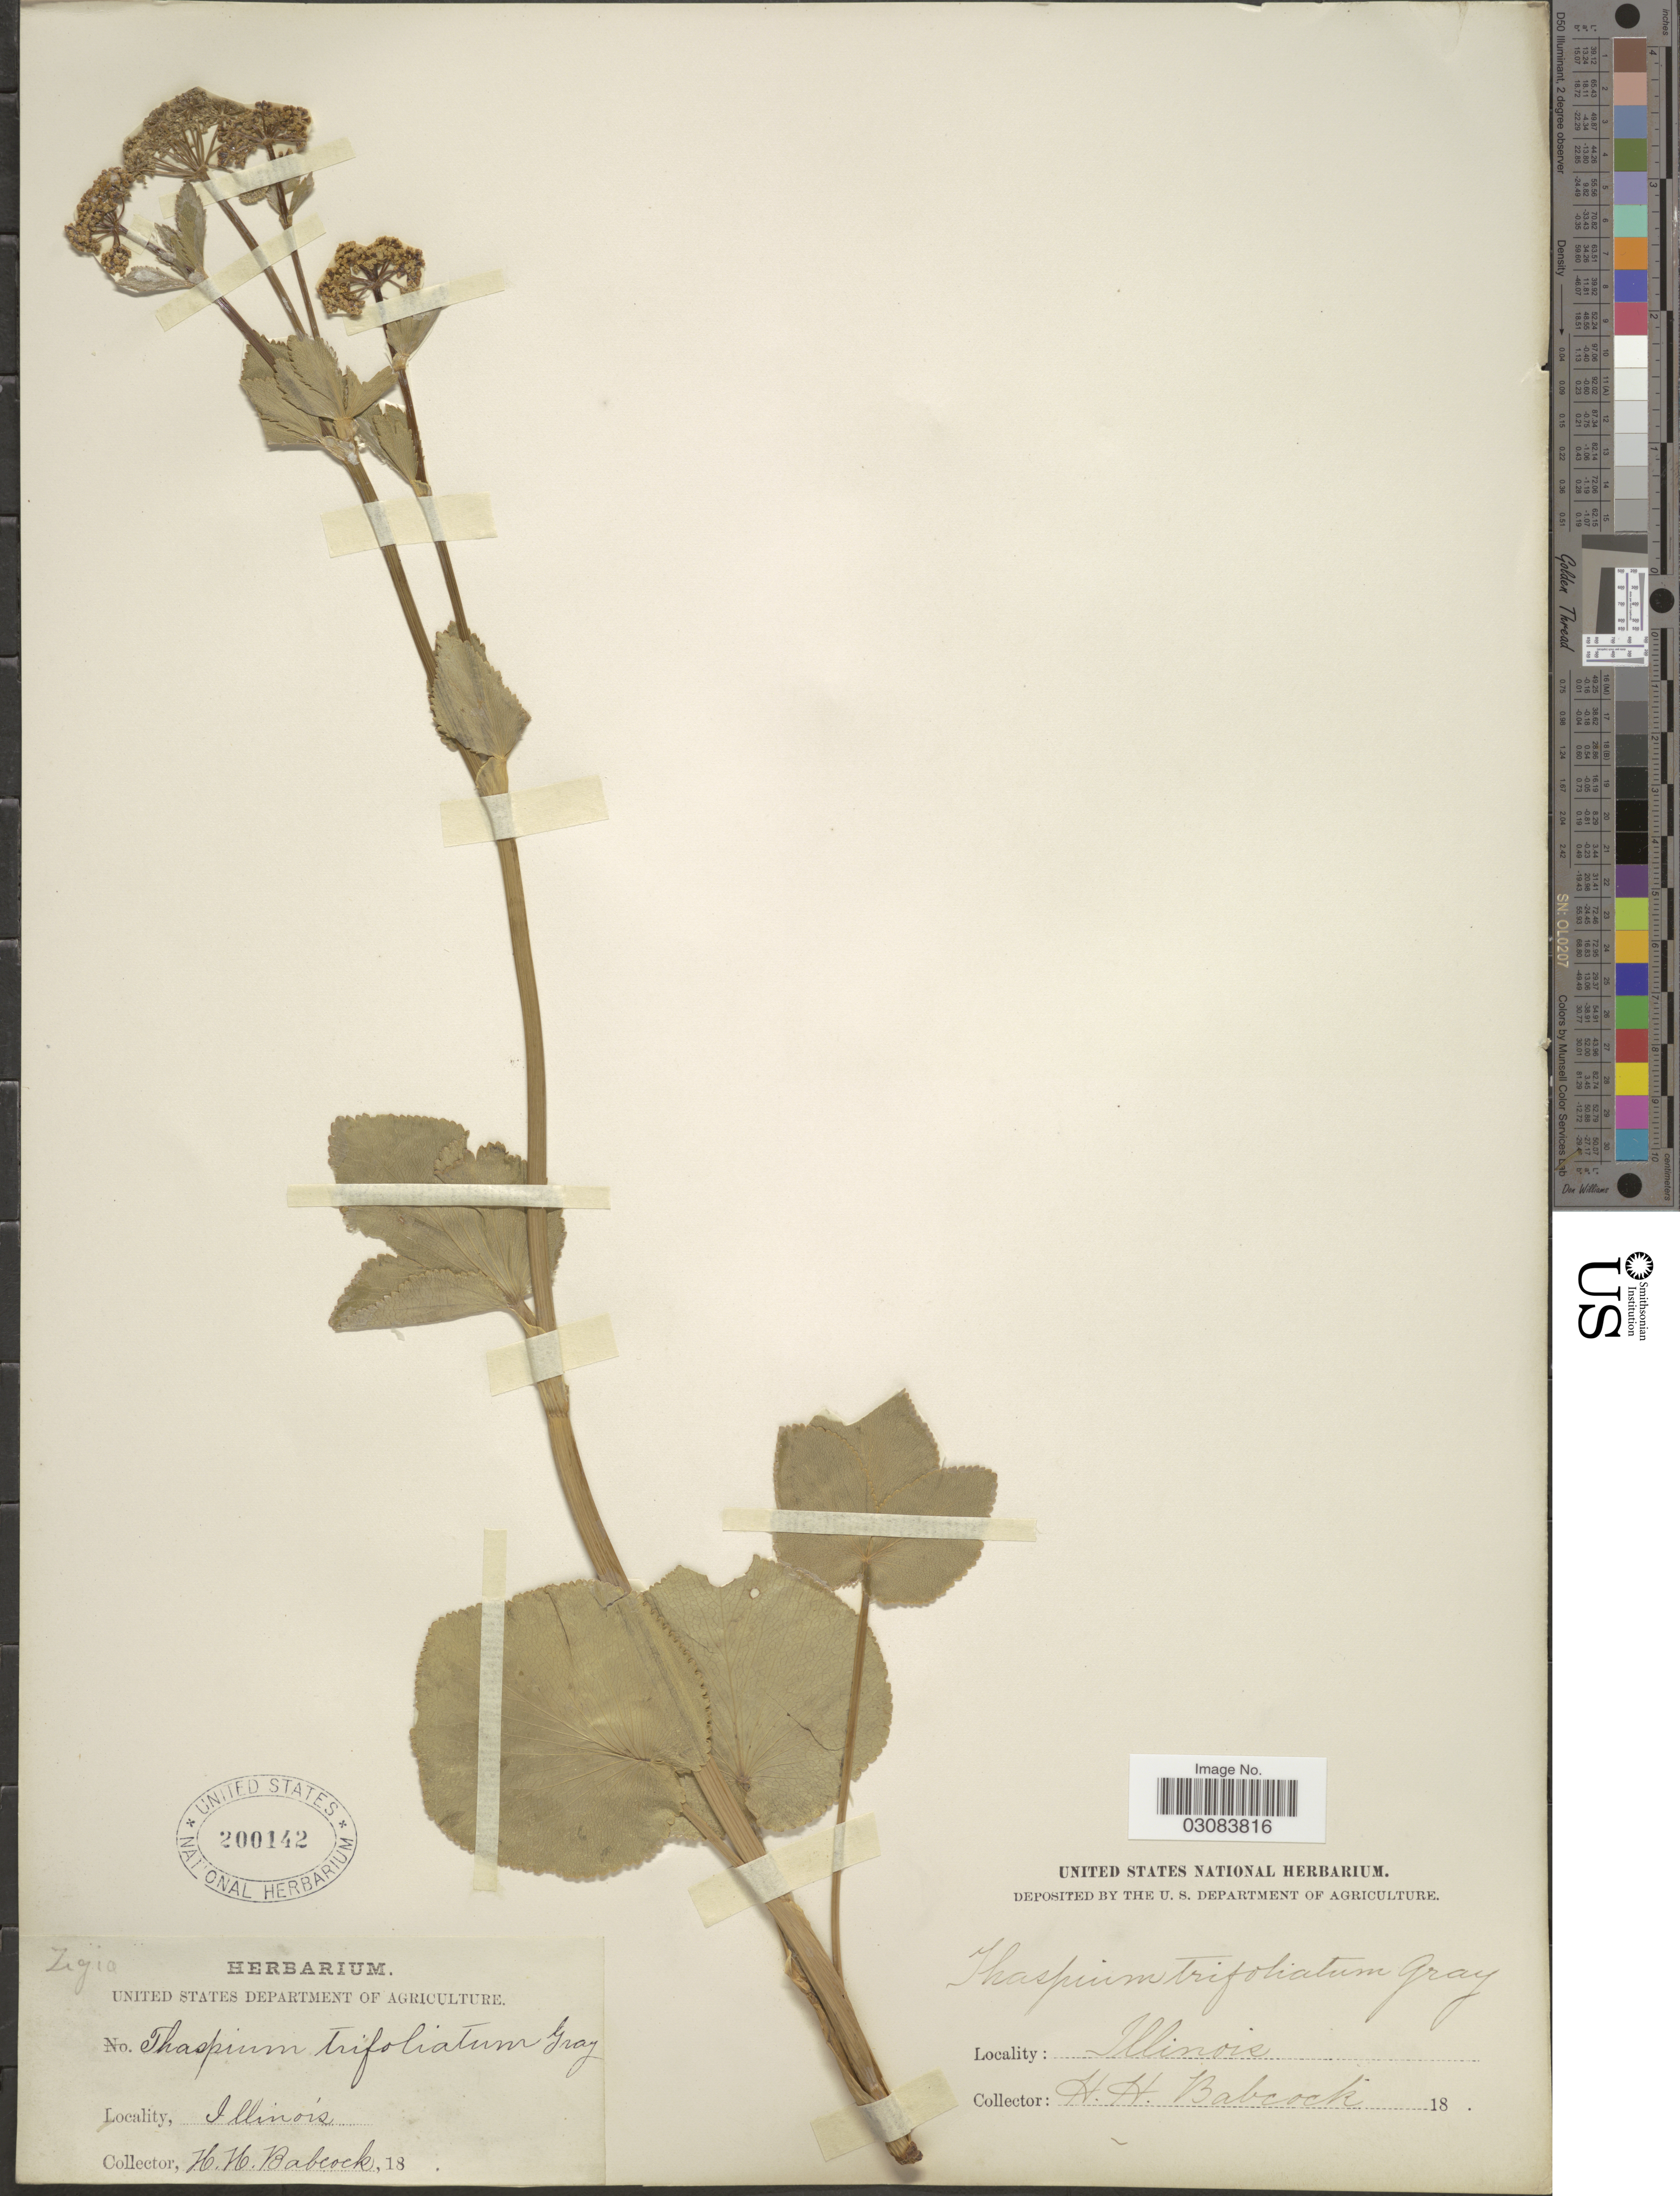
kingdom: Plantae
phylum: Tracheophyta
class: Magnoliopsida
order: Apiales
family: Apiaceae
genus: Zizia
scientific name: Zizia aptera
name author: (A. Gray) Fernald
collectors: H. Babcock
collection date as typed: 18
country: United States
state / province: Illinois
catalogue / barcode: US 200142